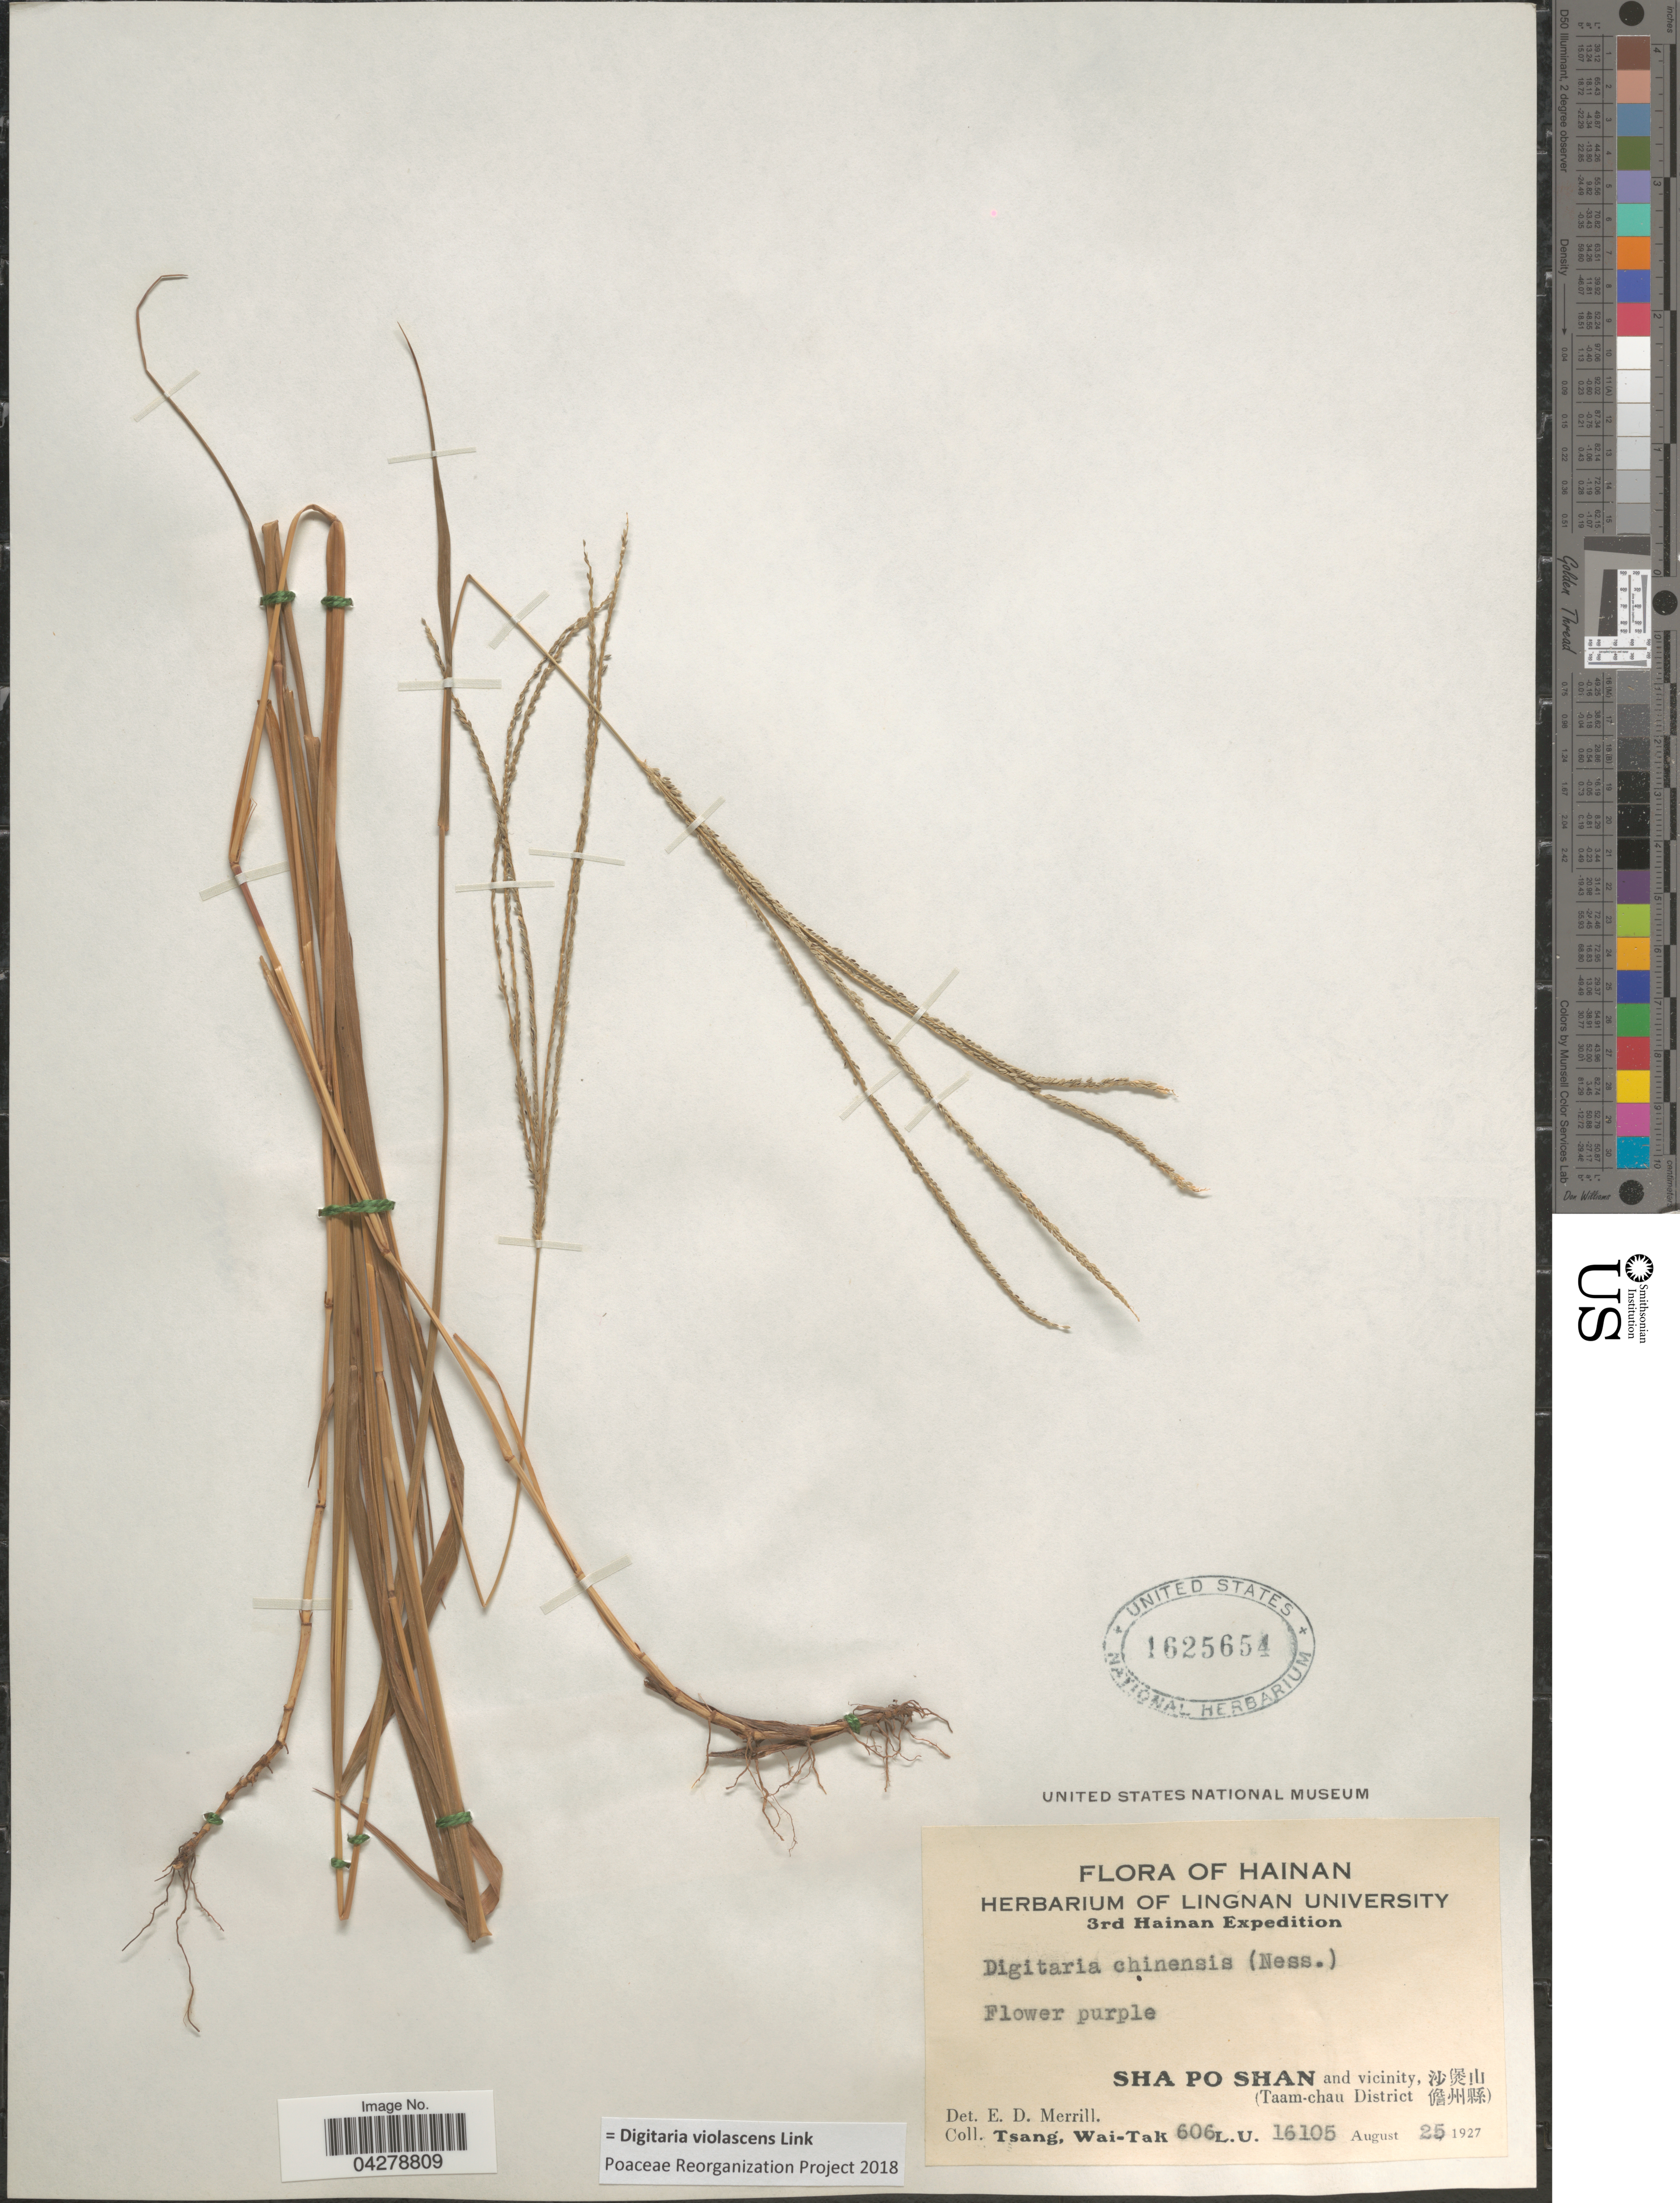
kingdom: Plantae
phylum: Tracheophyta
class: Liliopsida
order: Poales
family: Poaceae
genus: Digitaria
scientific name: Digitaria violascens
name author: Link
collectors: W. T. Tsang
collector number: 606L.U.16105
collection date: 1927-08-25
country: China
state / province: Hainan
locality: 3rd Hainan E[Foreign script]pedition. Sha Po Shan and vicinity, [Foreign script] (Taam-chau District [Foreign script]).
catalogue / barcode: US 1625654